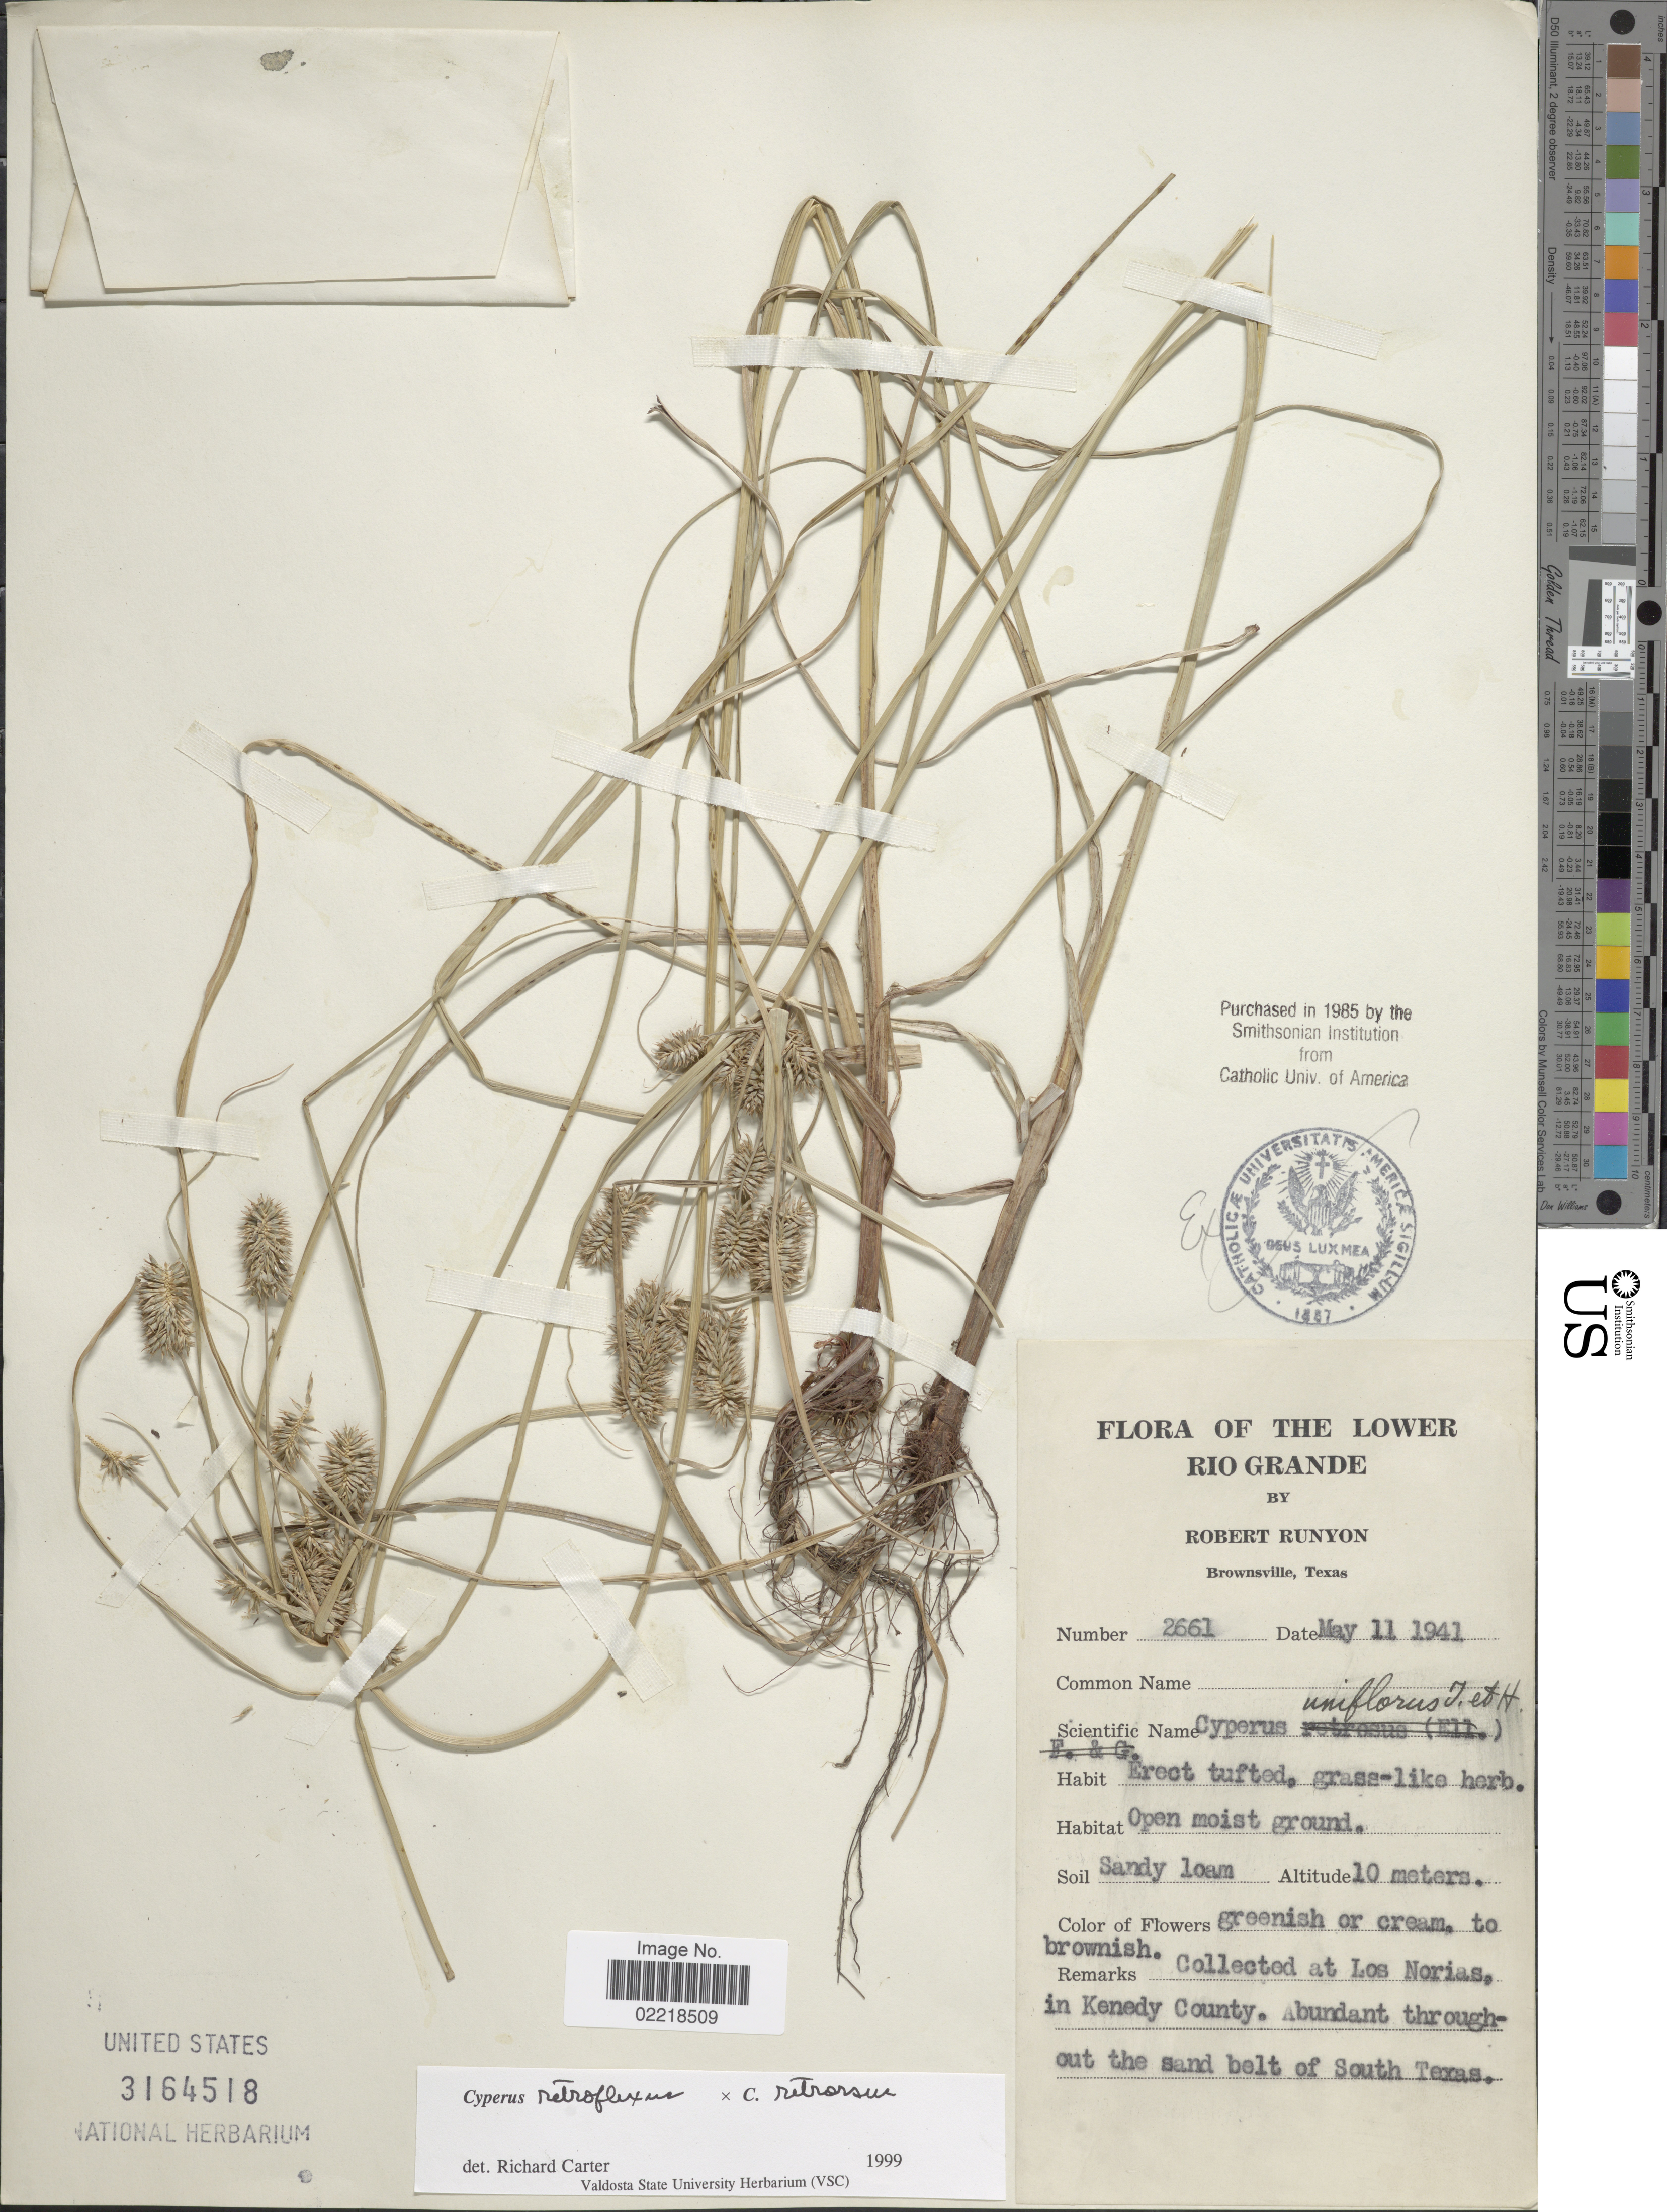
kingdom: Plantae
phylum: Tracheophyta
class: Liliopsida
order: Poales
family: Cyperaceae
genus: Cyperus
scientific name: Cyperus retroflexus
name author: Buckley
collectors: R. Runyon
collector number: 2661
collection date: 1941-05-11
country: United States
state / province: Texas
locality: Lower Rio Grande, open moist ground, Los Norias in Kenedy County, abundant throughout the sand belt of South Texas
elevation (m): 10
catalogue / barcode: US 3164518